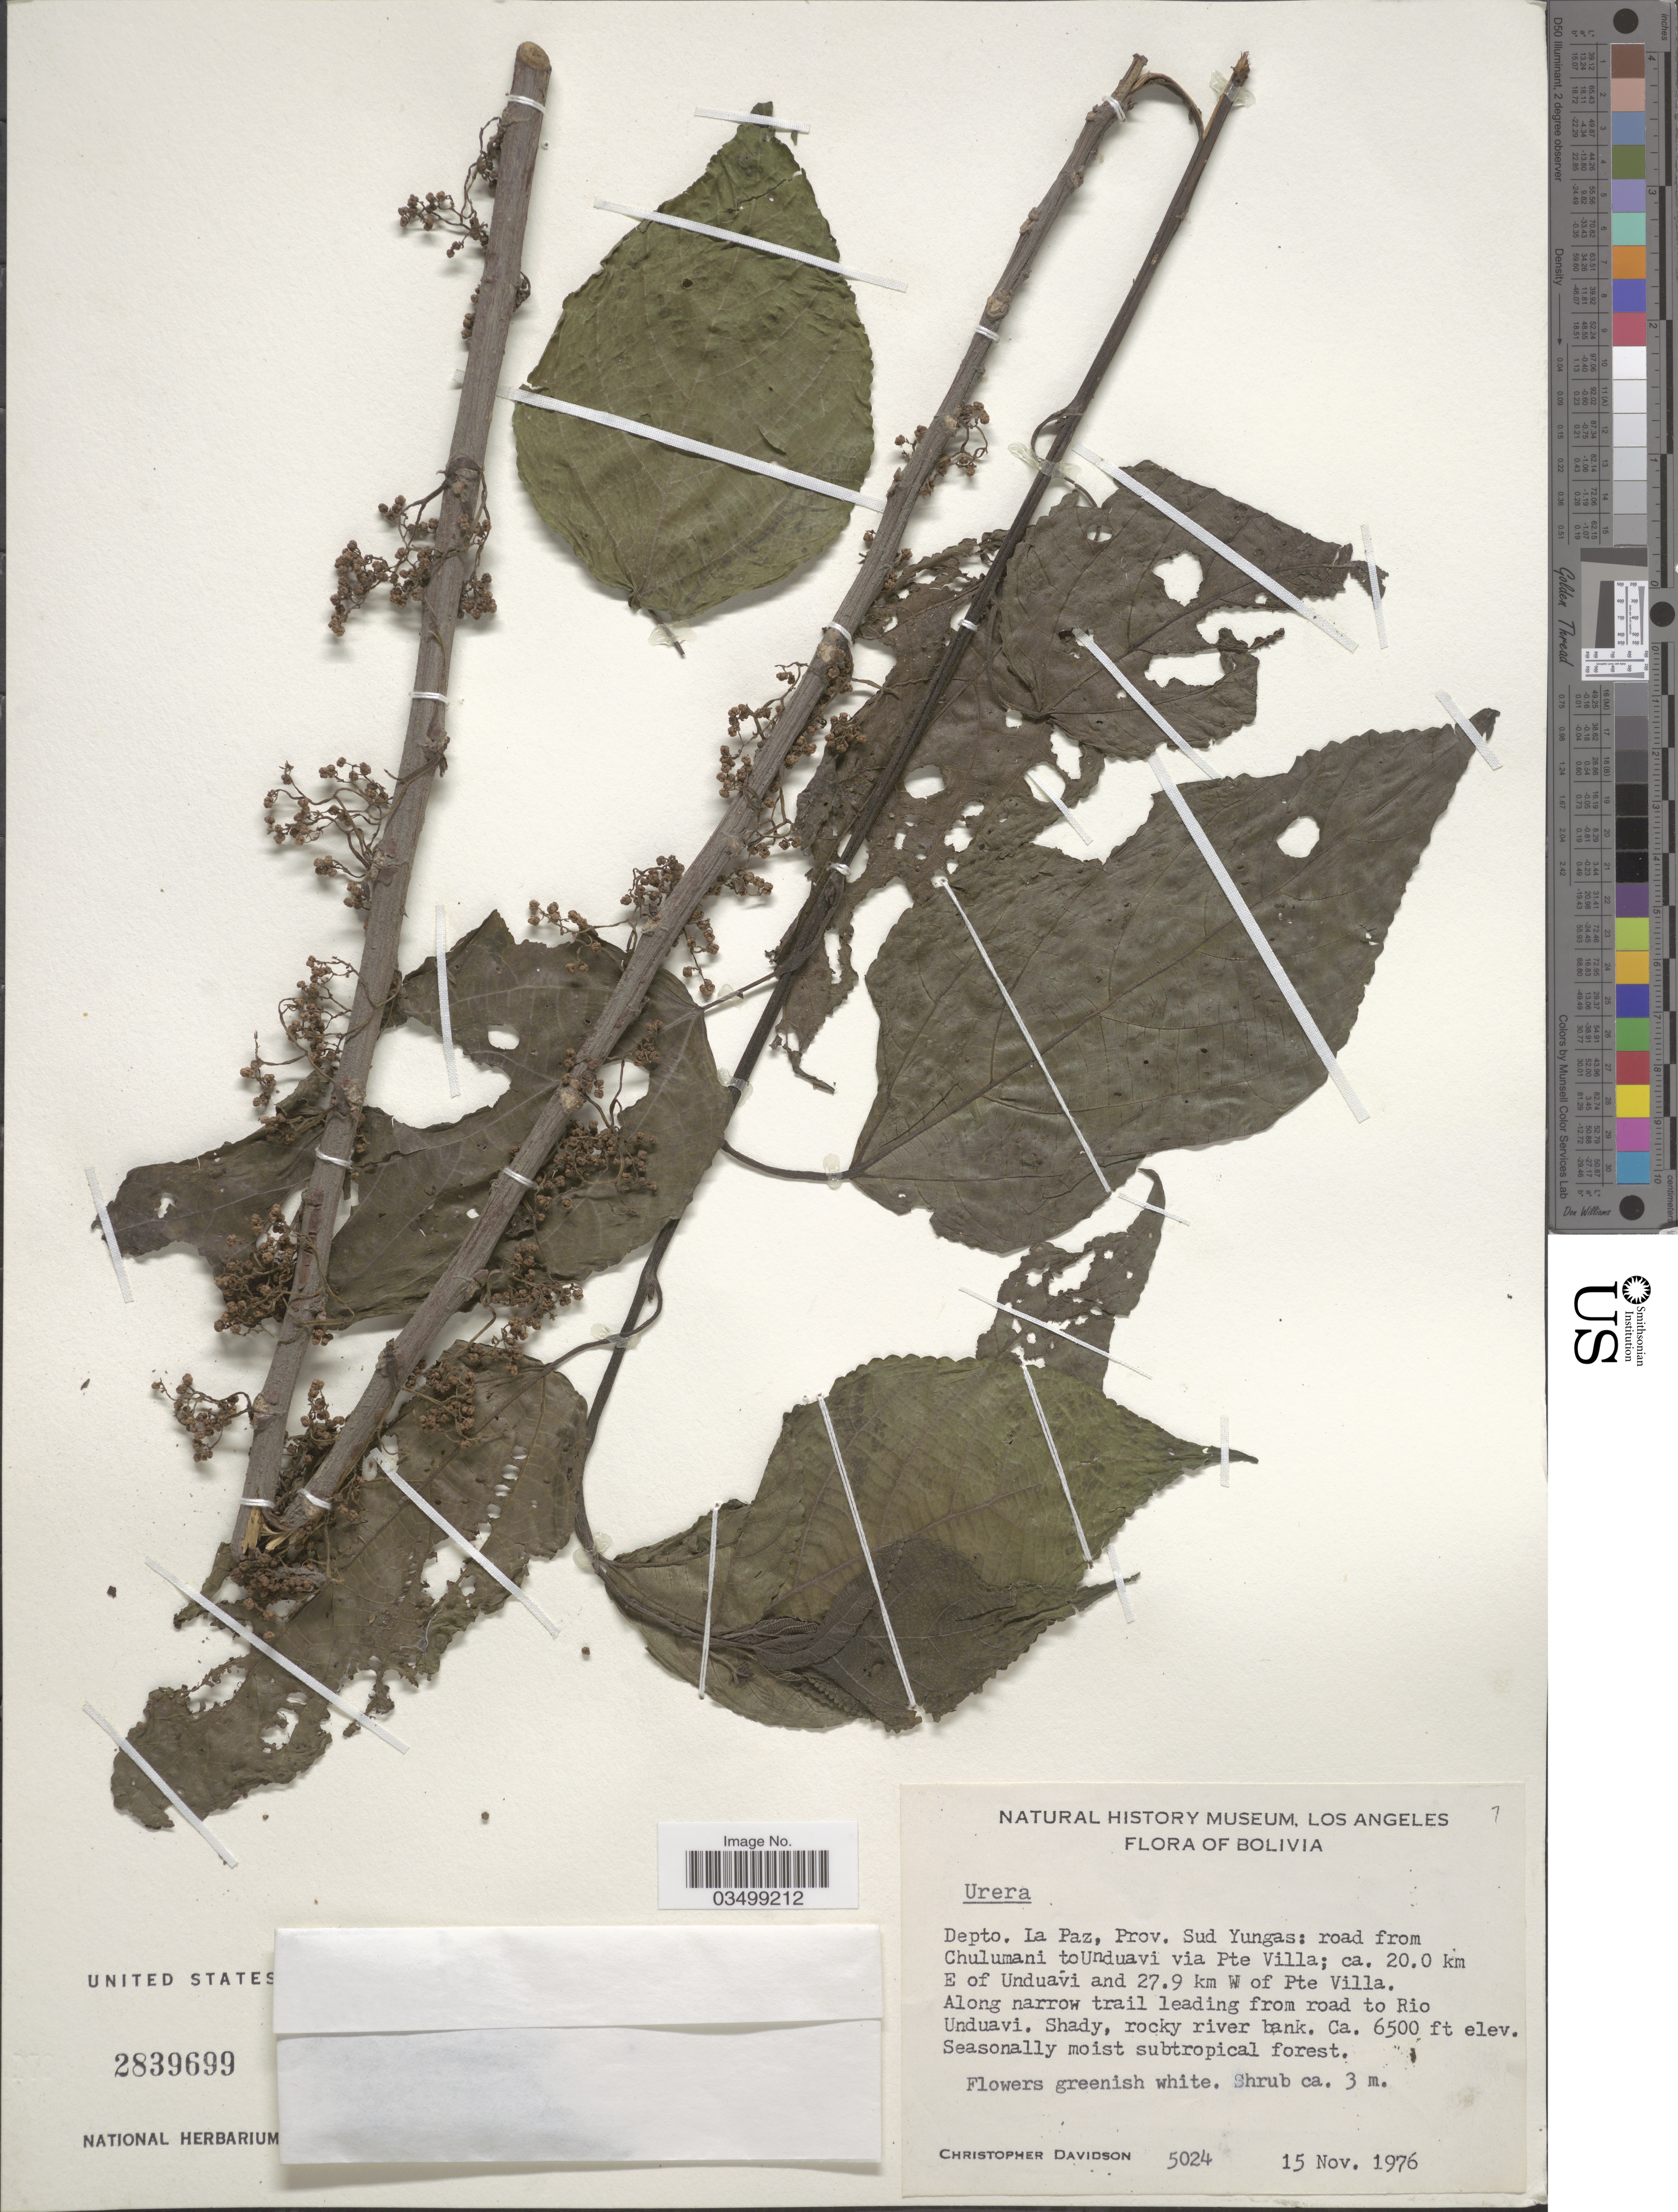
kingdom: Plantae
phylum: Tracheophyta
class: Magnoliopsida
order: Rosales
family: Urticaceae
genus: Urera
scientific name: Urera sp.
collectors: C. Davidson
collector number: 5024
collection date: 1976-11-15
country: Bolivia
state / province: La Paz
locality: Depto. La Paz, Prov. Sud Yungas: road from Chulumani to Unduavi via Pte Villa; ca. 20.0 km E of Unduávi and 27.9 km W of Pte Villa. Along narrow trail leading from road to Rio Unduavi.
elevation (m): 1981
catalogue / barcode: US 2839699